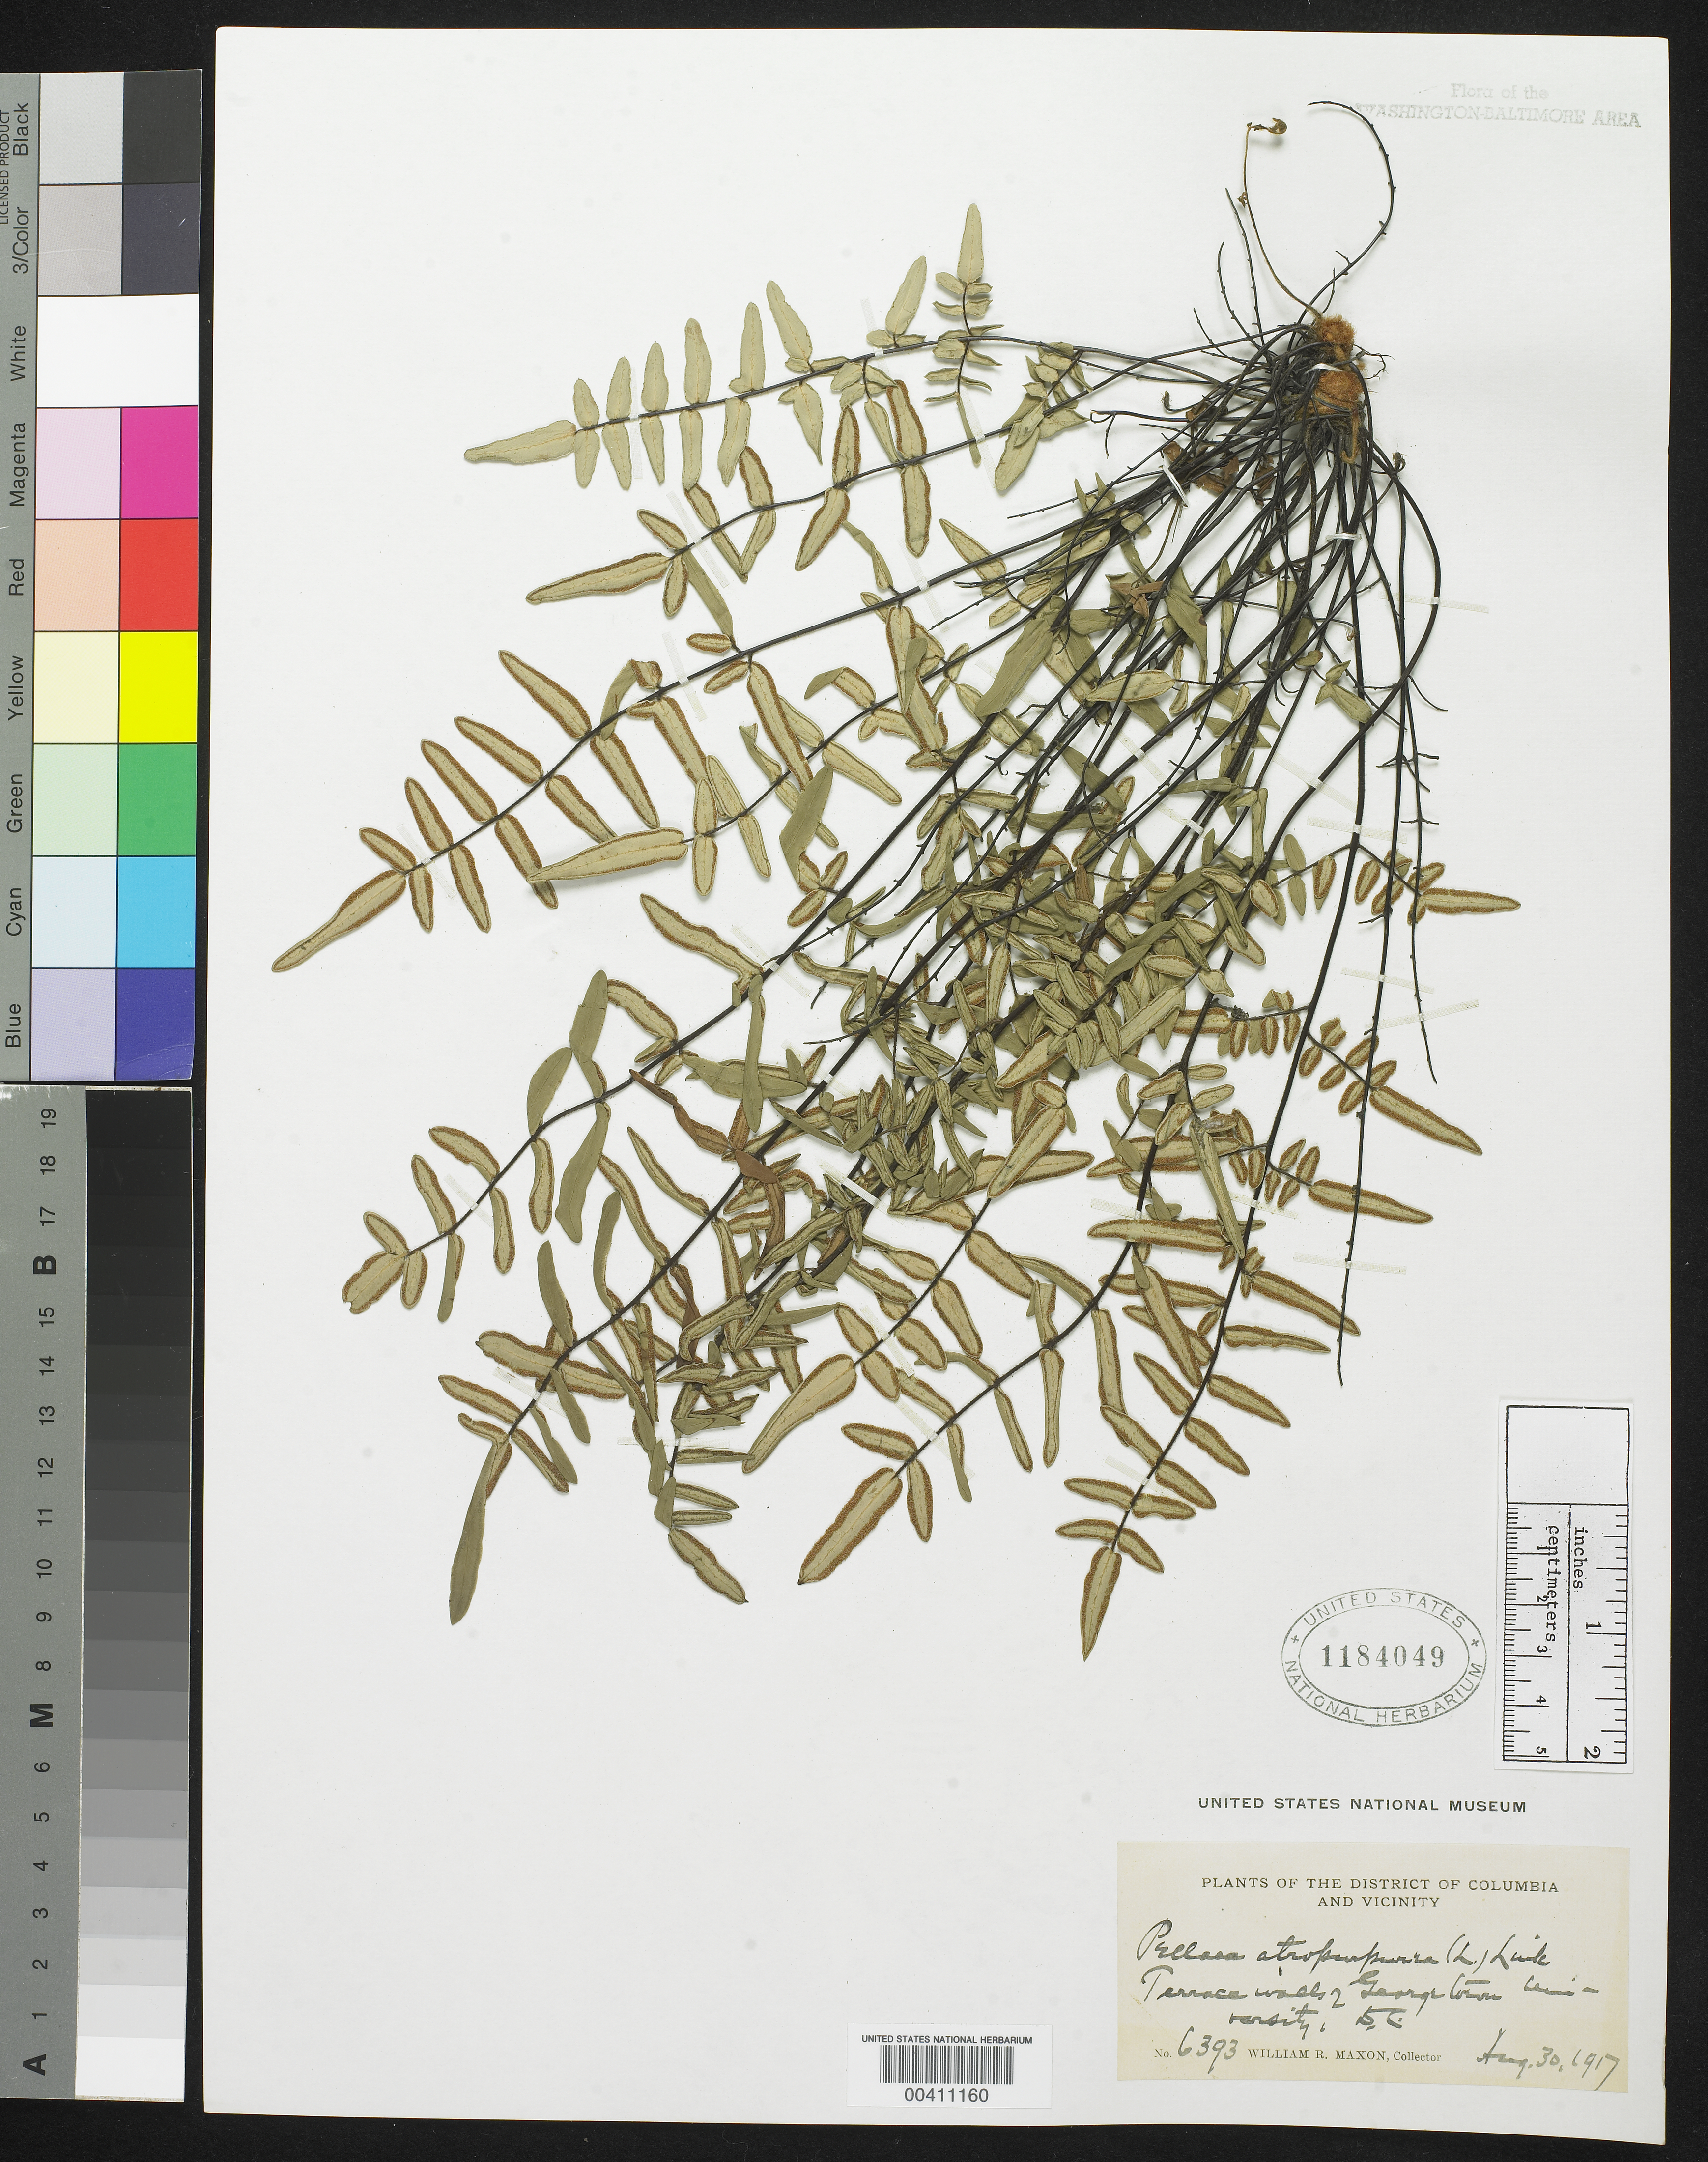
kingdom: Plantae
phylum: Tracheophyta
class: Polypodiopsida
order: Polypodiales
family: Pteridaceae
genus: Pellaea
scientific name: Pellaea atropurpurea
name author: (L.) Link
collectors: W. R. Maxon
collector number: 6393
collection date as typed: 30 Aug 1917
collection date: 1917-08-30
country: United States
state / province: District of Columbia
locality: Georgetown University Wall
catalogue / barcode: US 1184049